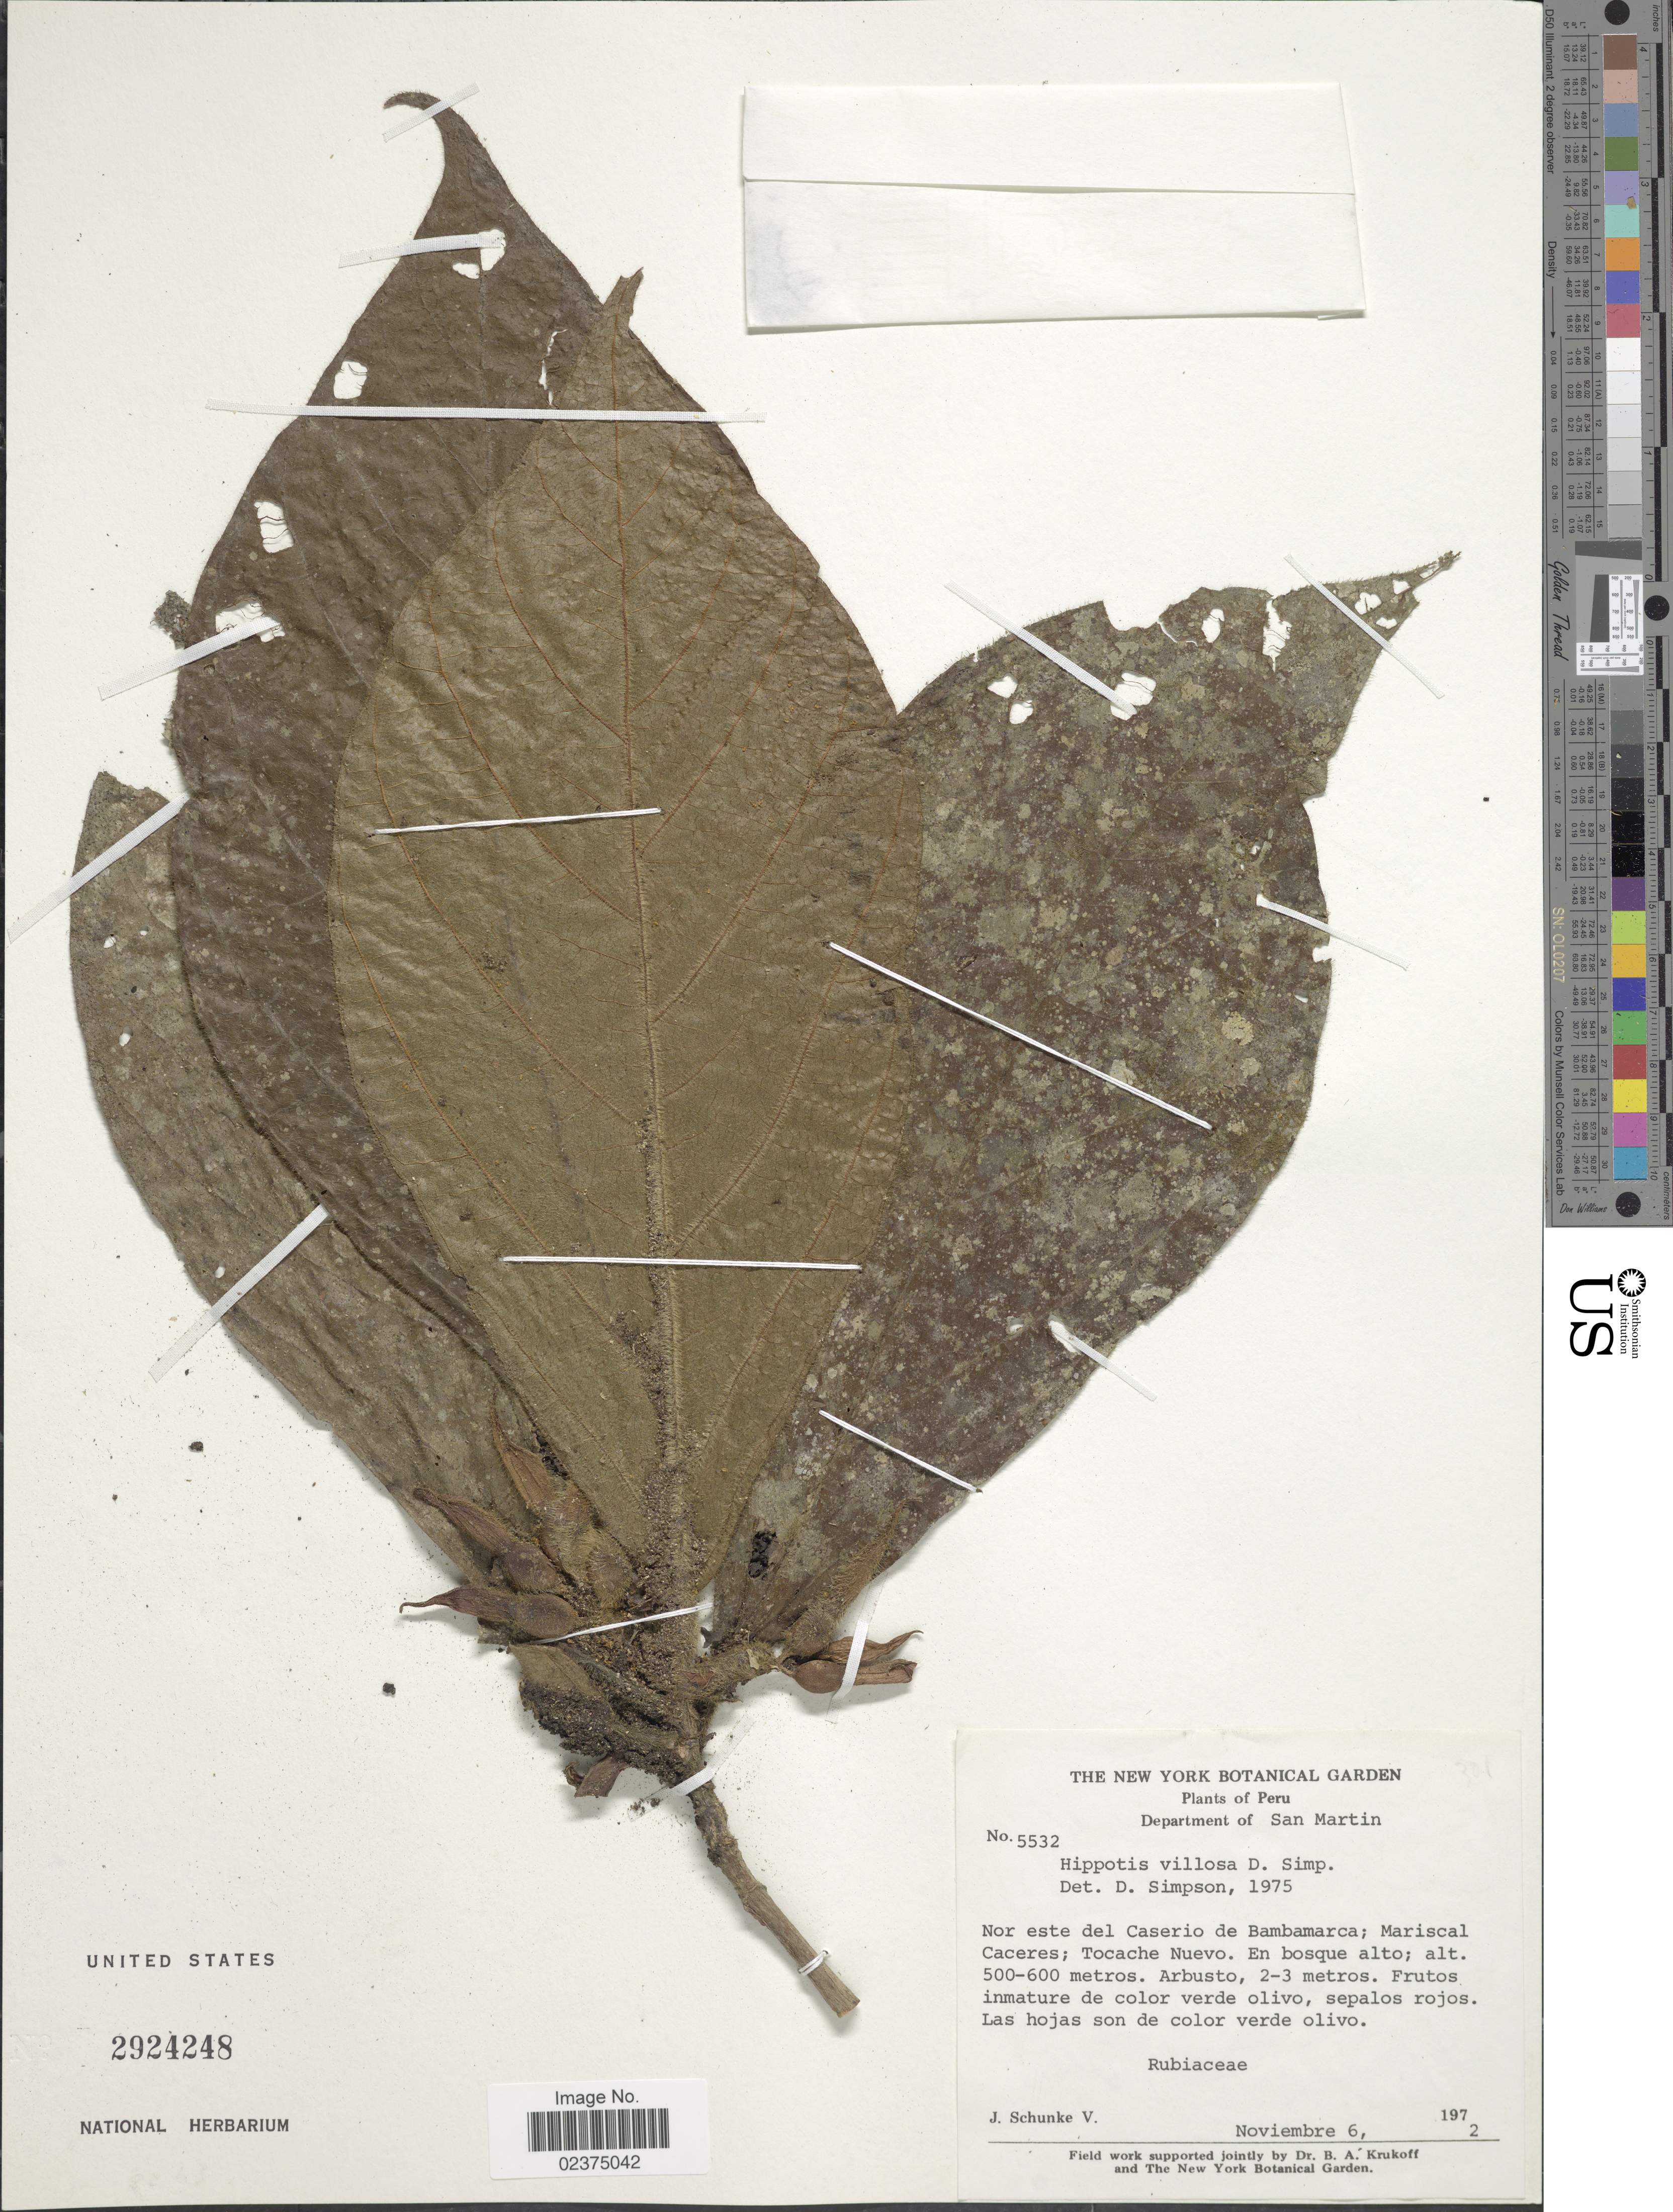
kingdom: Plantae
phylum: Tracheophyta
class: Magnoliopsida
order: Gentianales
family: Rubiaceae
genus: Hippotis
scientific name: Hippotis latifolia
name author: Steyerm.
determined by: Taylor, Charlotte M.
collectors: J. Schunke Vigo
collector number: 5532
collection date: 1972-11-06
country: Peru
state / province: San Martín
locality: Nor este del Caserio de Bambamarca; Marsical Caceres; Tocache Nuevo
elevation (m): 500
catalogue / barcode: US 2924248